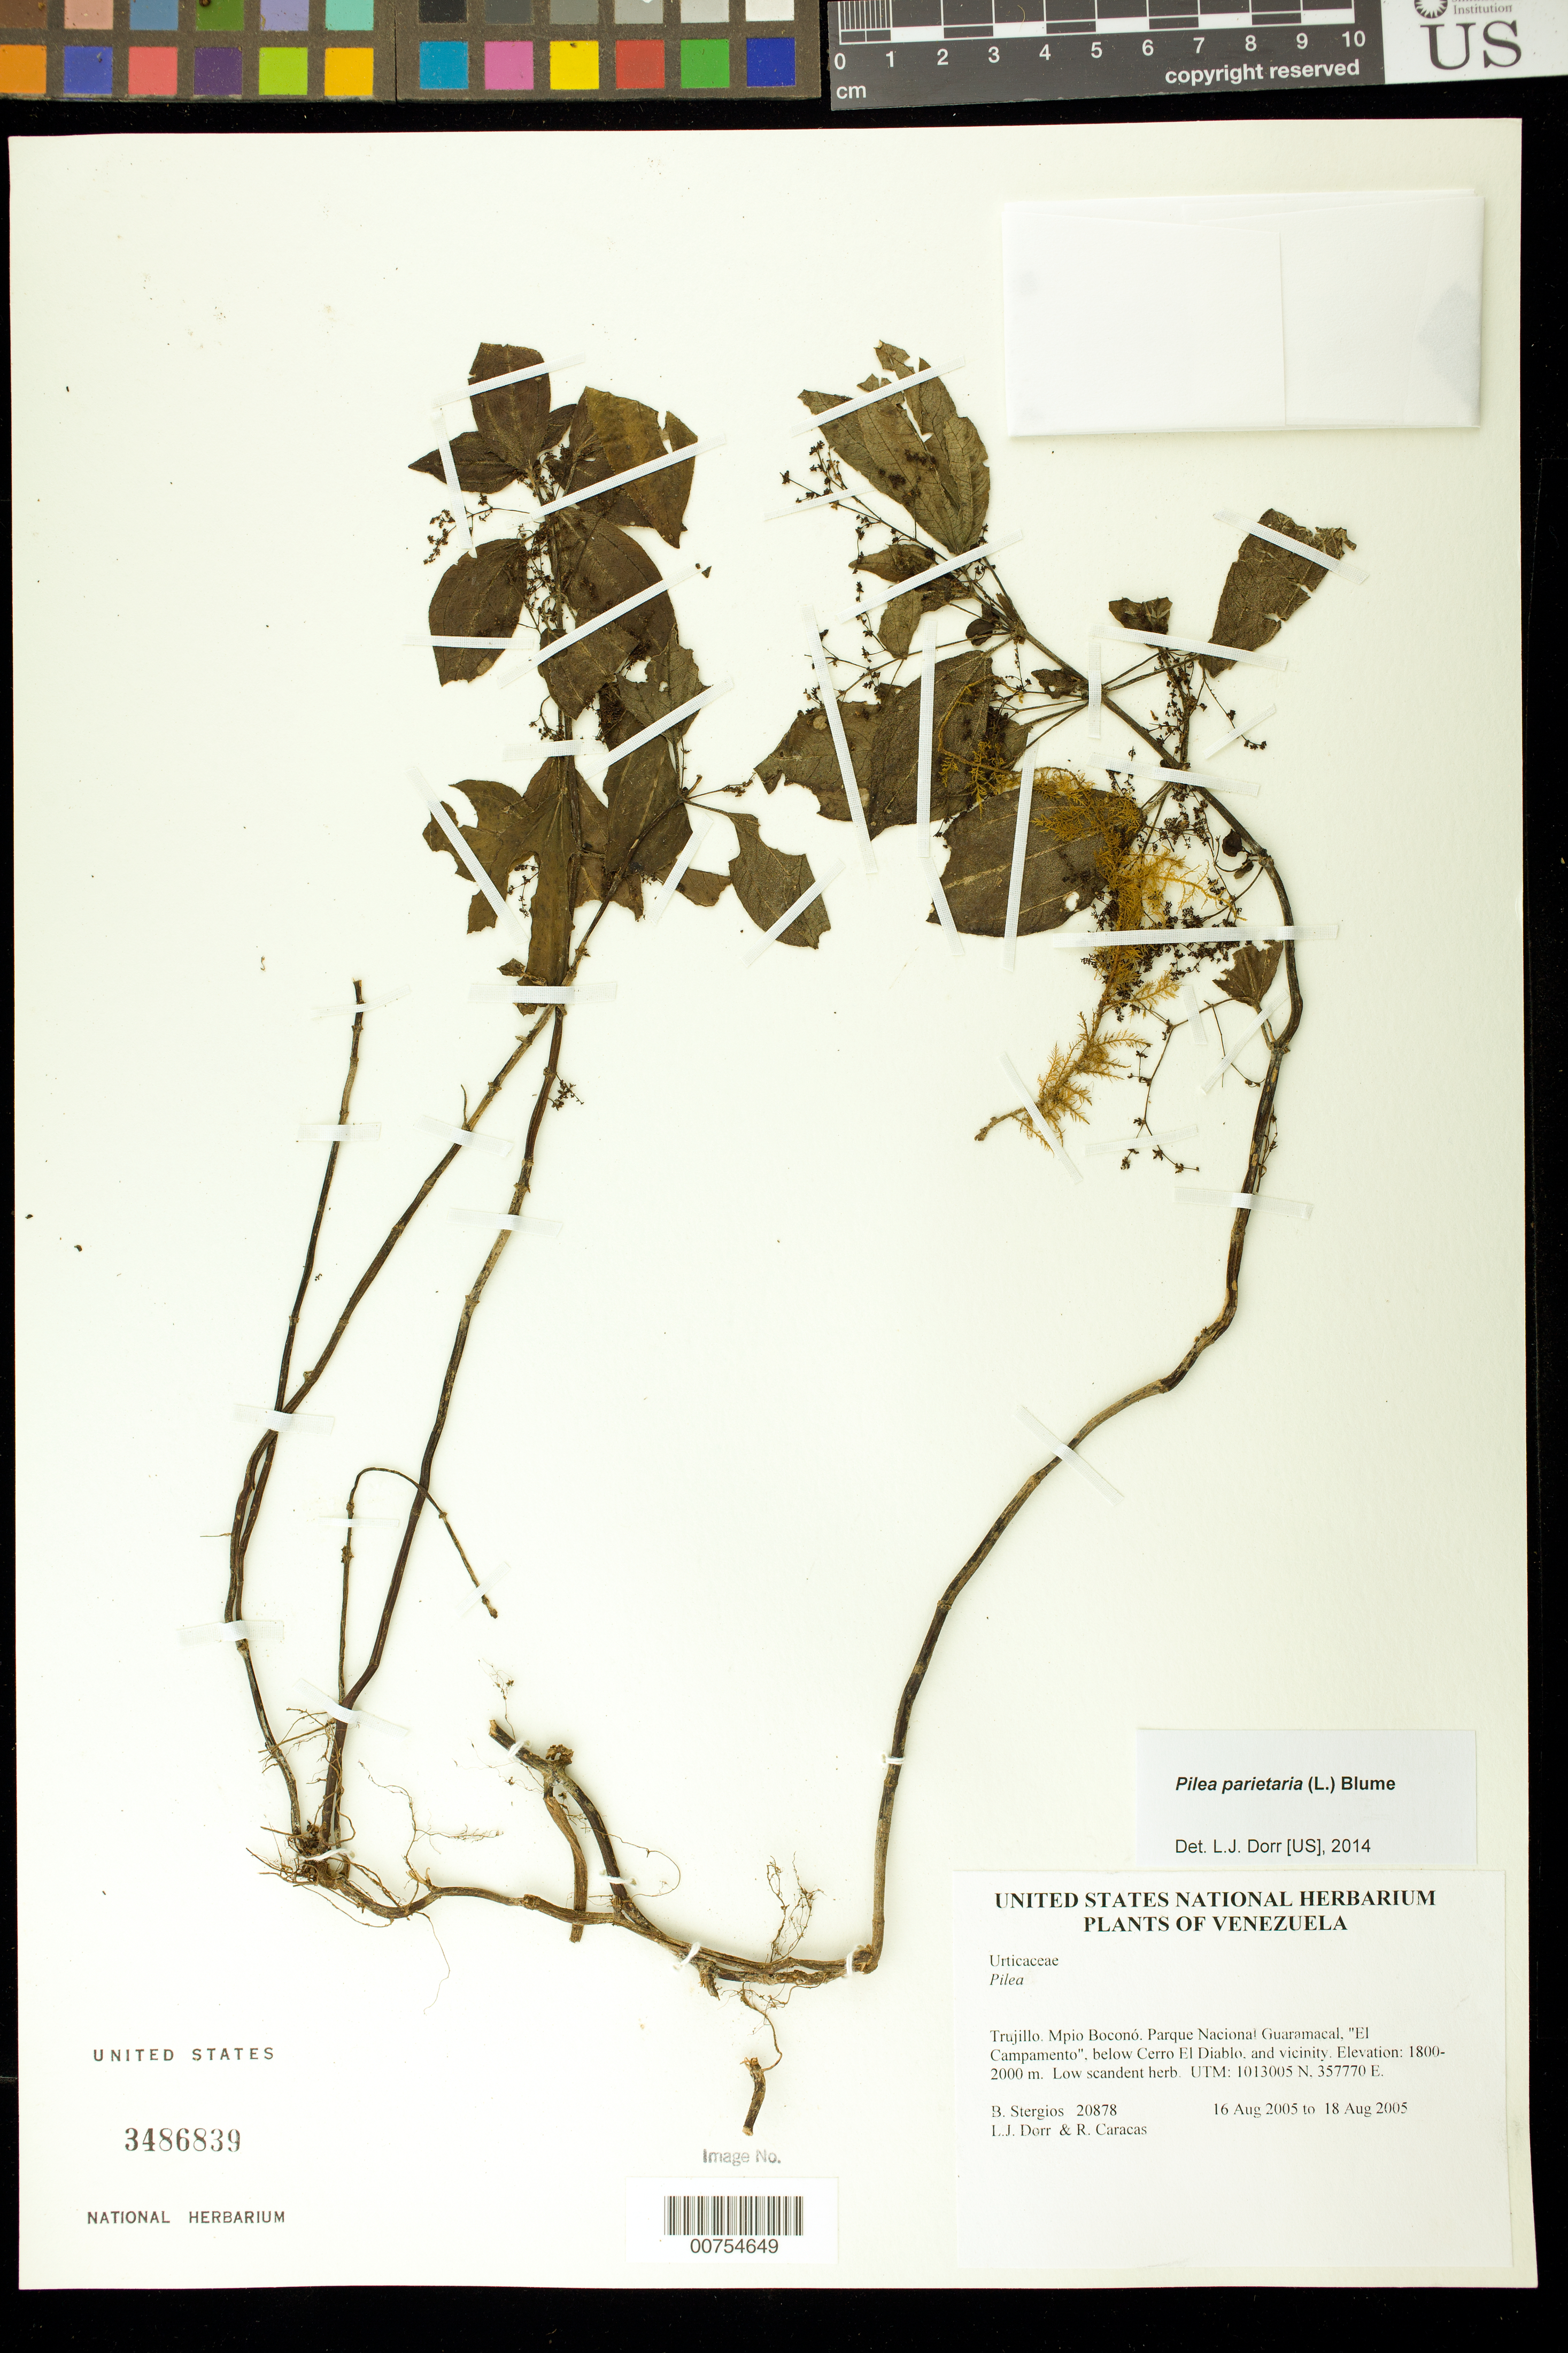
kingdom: Plantae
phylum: Tracheophyta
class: Magnoliopsida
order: Rosales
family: Urticaceae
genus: Pilea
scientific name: Pilea parietaria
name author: (L.) Blume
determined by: Dorr, L. J., (BOT), Smithsonian Institution - National Museum of Natural History (UNITED STATES)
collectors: B. G. Stergios, L. J. Dorr & R. Caracas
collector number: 20878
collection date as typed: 16 Aug 2005 to 18 Aug 2005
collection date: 2005-08-16/2005-08-18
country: Venezuela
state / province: Trujillo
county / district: Boconó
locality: Parque Nacional Guaramacal, "El Campamento", below Cerro El Diablo, and vicinity.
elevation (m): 1800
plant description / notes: PORT, US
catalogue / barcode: US 3486839